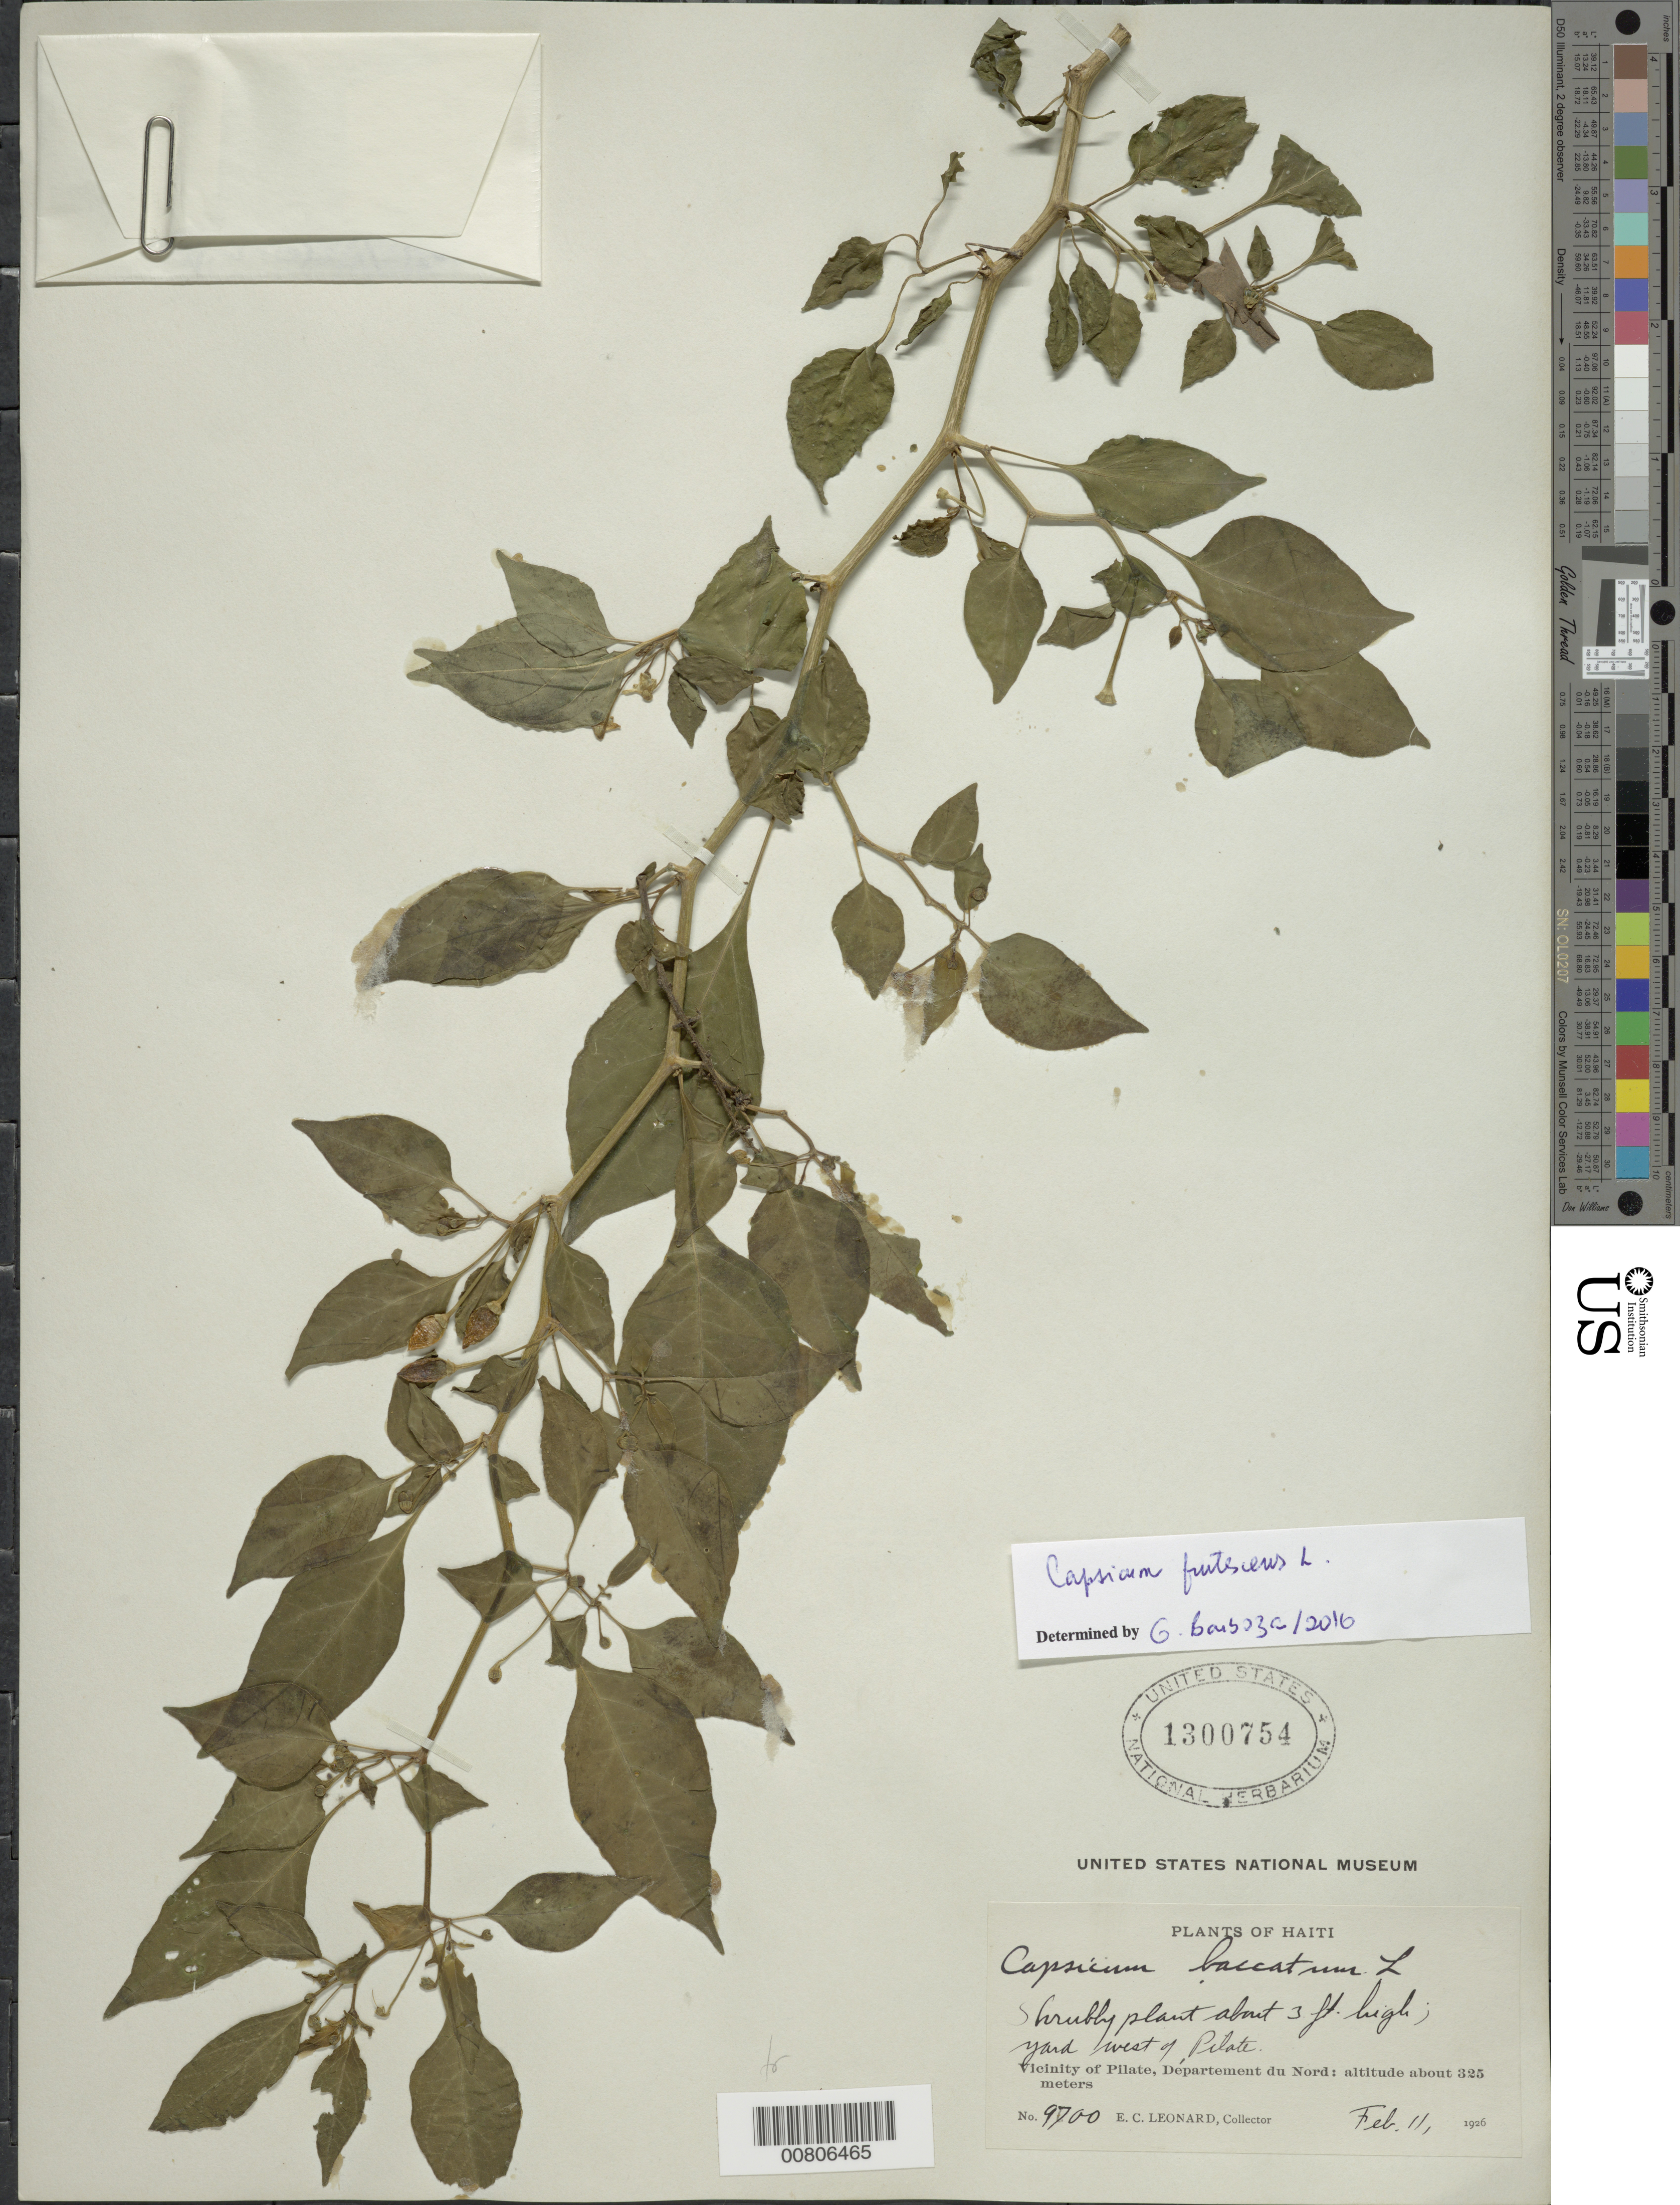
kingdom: Plantae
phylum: Tracheophyta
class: Magnoliopsida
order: Solanales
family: Solanaceae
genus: Capsicum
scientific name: Capsicum frutescens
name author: L.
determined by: Barboza, G. E., (CORD), Museo Botanico - Cordoba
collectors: E. C. Leonard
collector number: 9700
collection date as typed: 11 Feb 1926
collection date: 1926-02-11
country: Haiti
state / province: Nord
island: Hispaniola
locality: Vicinity of Pilate, W of city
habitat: Yard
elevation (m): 325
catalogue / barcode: US 1300754